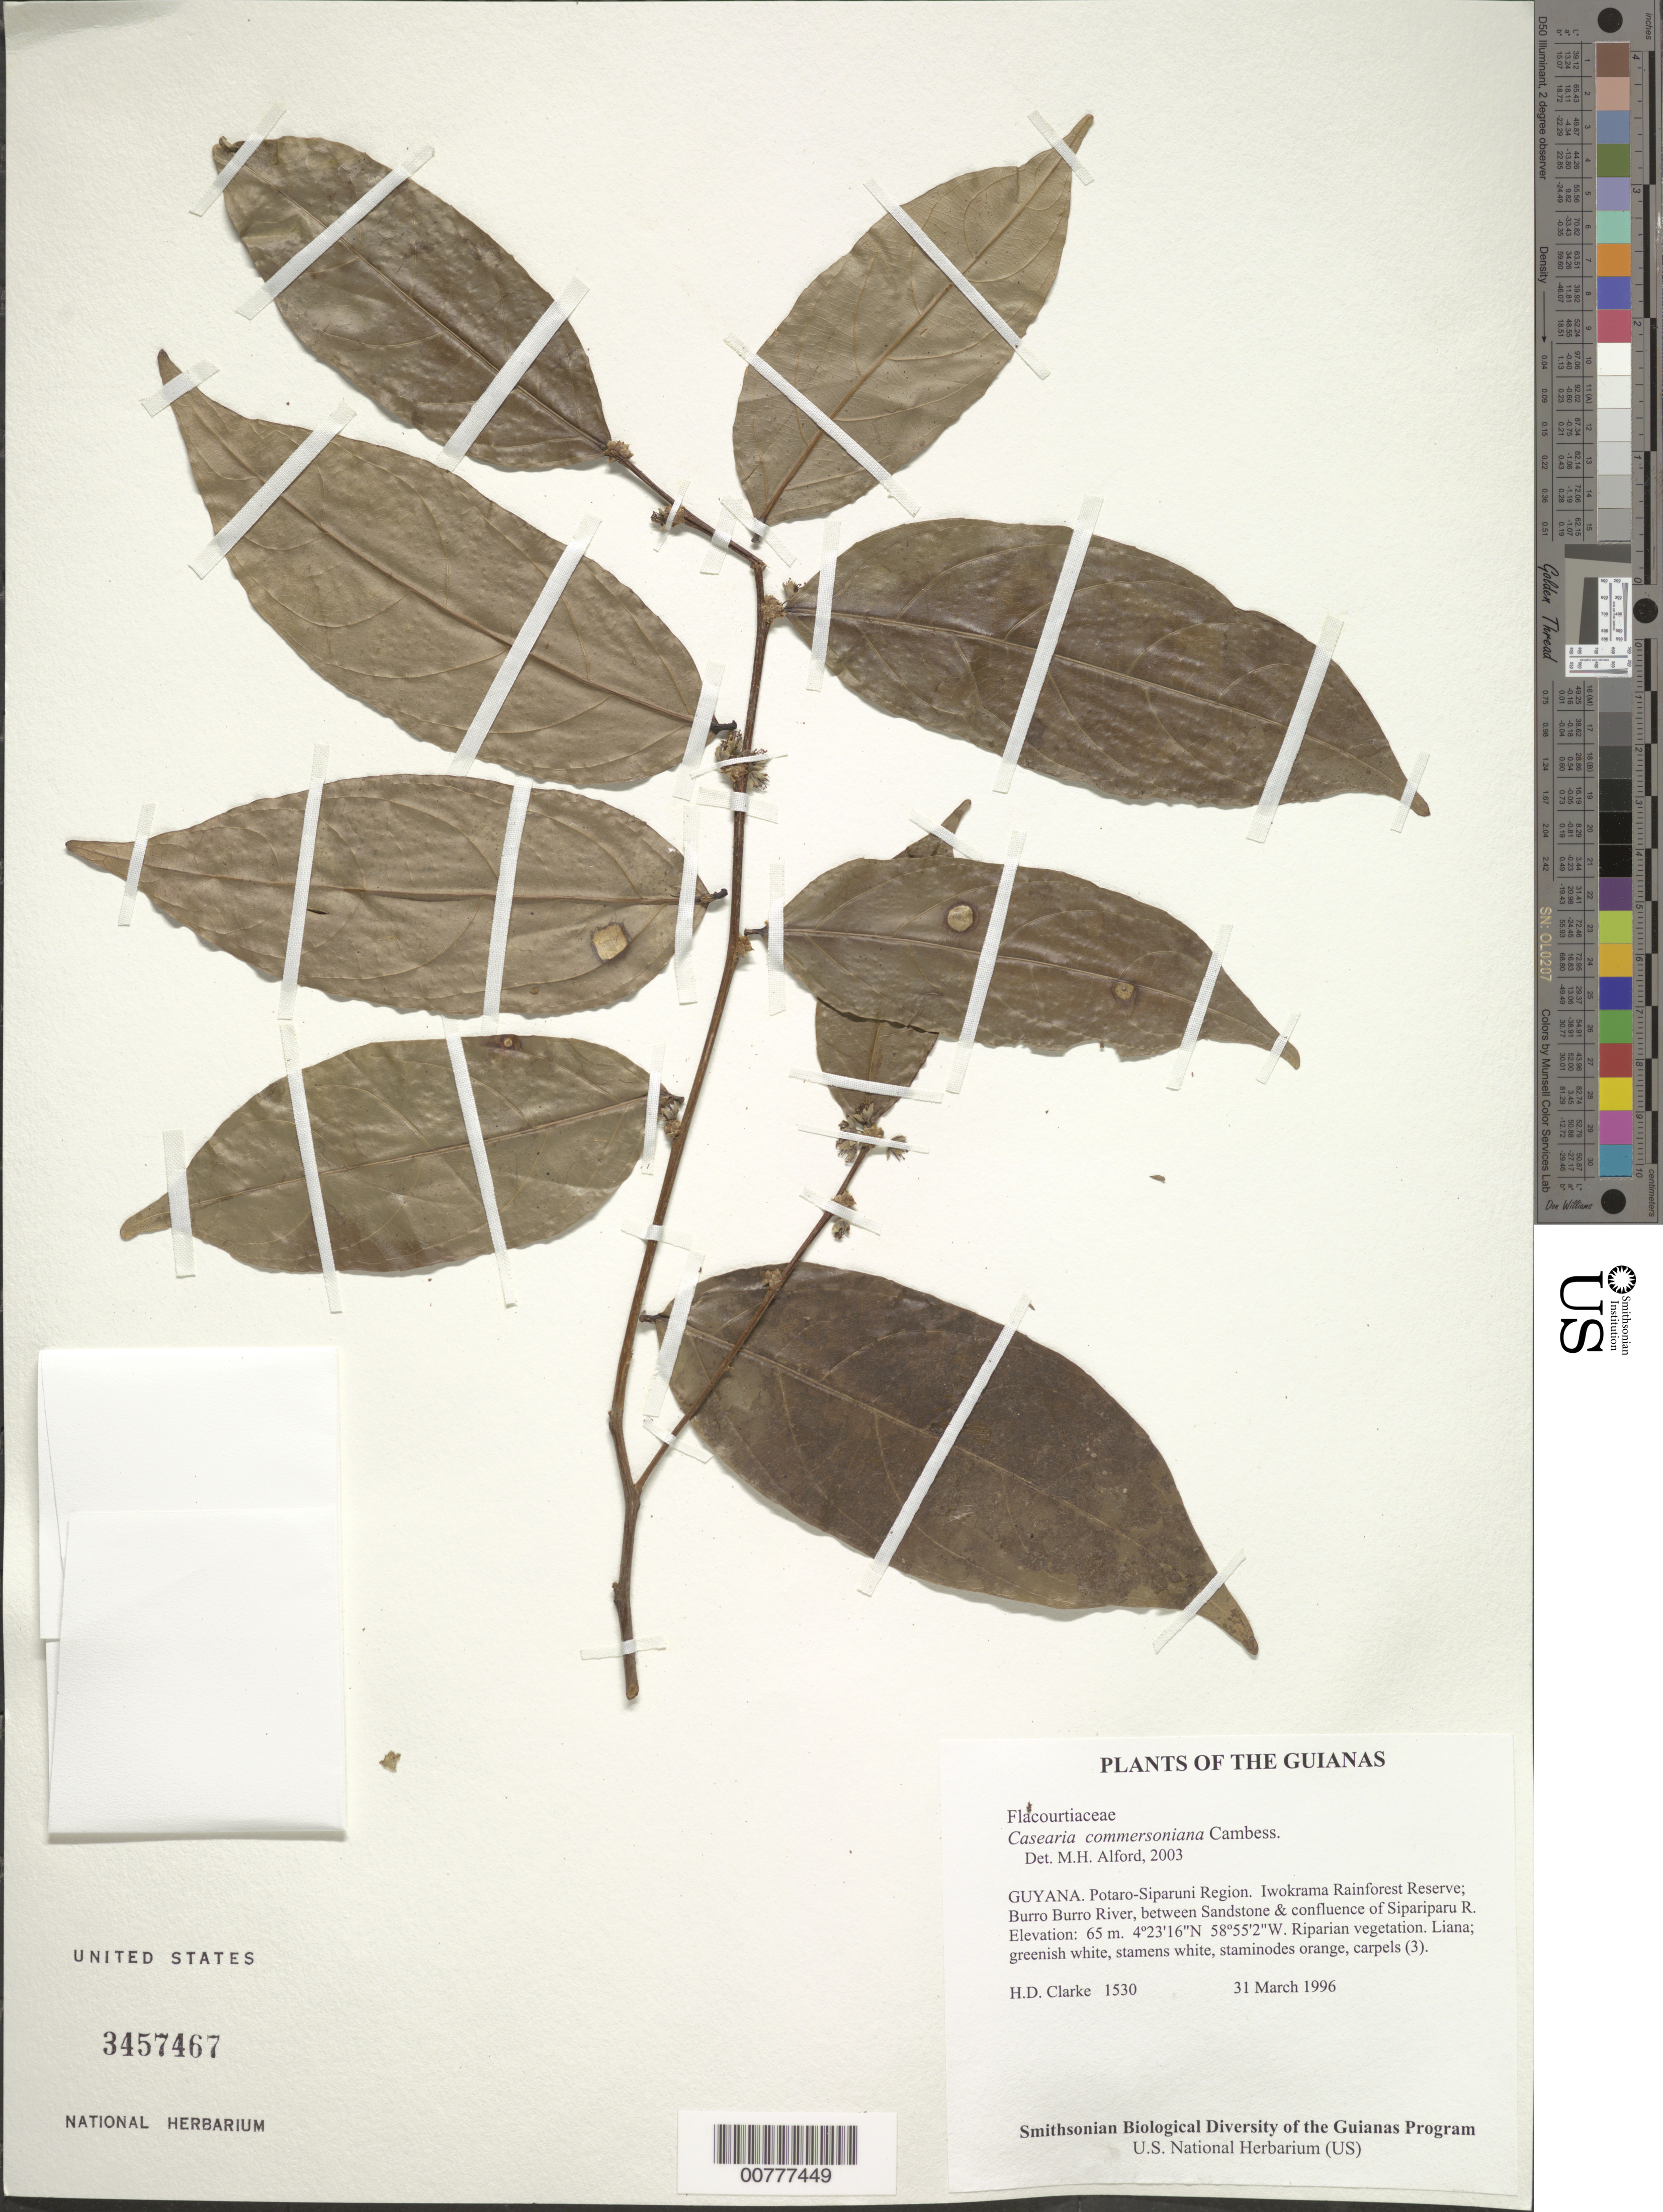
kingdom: Plantae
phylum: Tracheophyta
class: Magnoliopsida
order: Malpighiales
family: Salicaceae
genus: Piparea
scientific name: Piparea dentata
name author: Aubl.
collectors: H. D. Clarke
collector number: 1530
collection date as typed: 31 March 1996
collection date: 1996-03-31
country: Guyana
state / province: Potaro-Siparuni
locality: Iwokrama Rainforest Reserve; Burro Burro River, between Sandstone & confluence of Sipariparu R.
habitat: Riparian vegetation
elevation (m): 65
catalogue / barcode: US 3457467